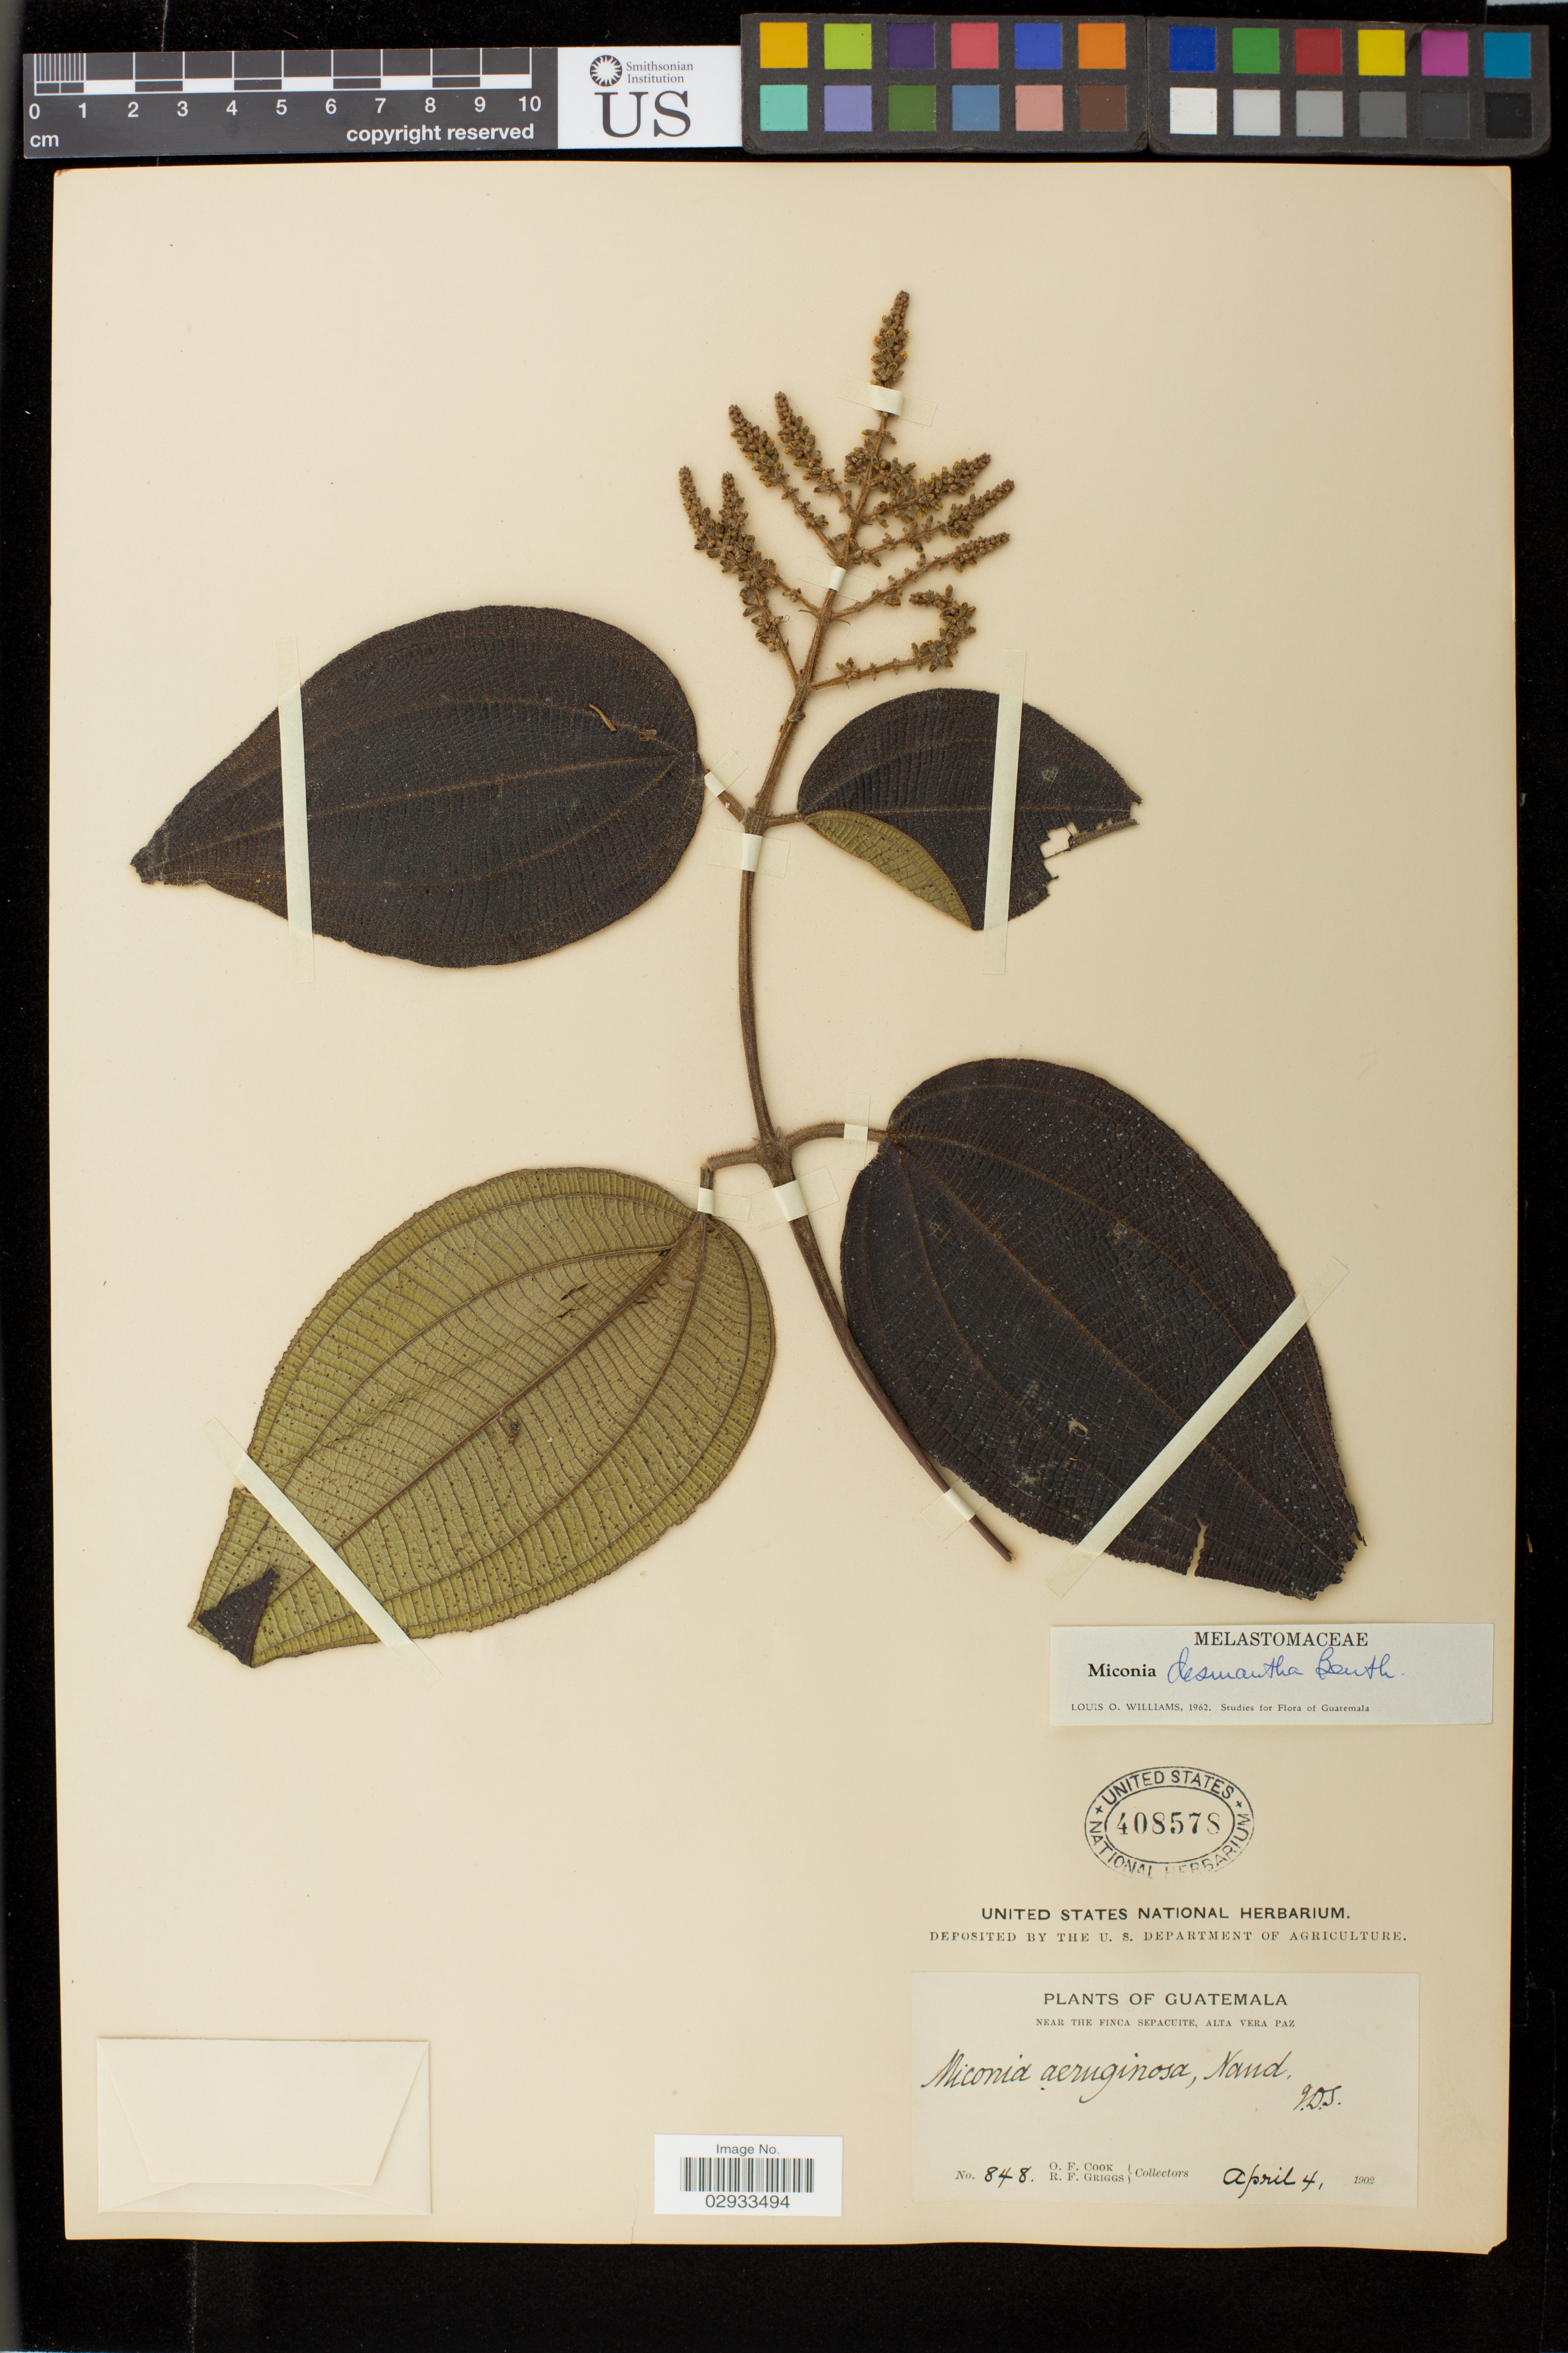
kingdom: Plantae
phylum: Tracheophyta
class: Magnoliopsida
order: Myrtales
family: Melastomataceae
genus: Miconia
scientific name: Miconia desmantha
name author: Benth.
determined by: Williams, Louis O.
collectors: O. F. Cook & R. F. Griggs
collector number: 848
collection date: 1902-04-04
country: Guatemala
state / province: Alta Verapaz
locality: Near the Finca Sepacuite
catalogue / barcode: US 408578